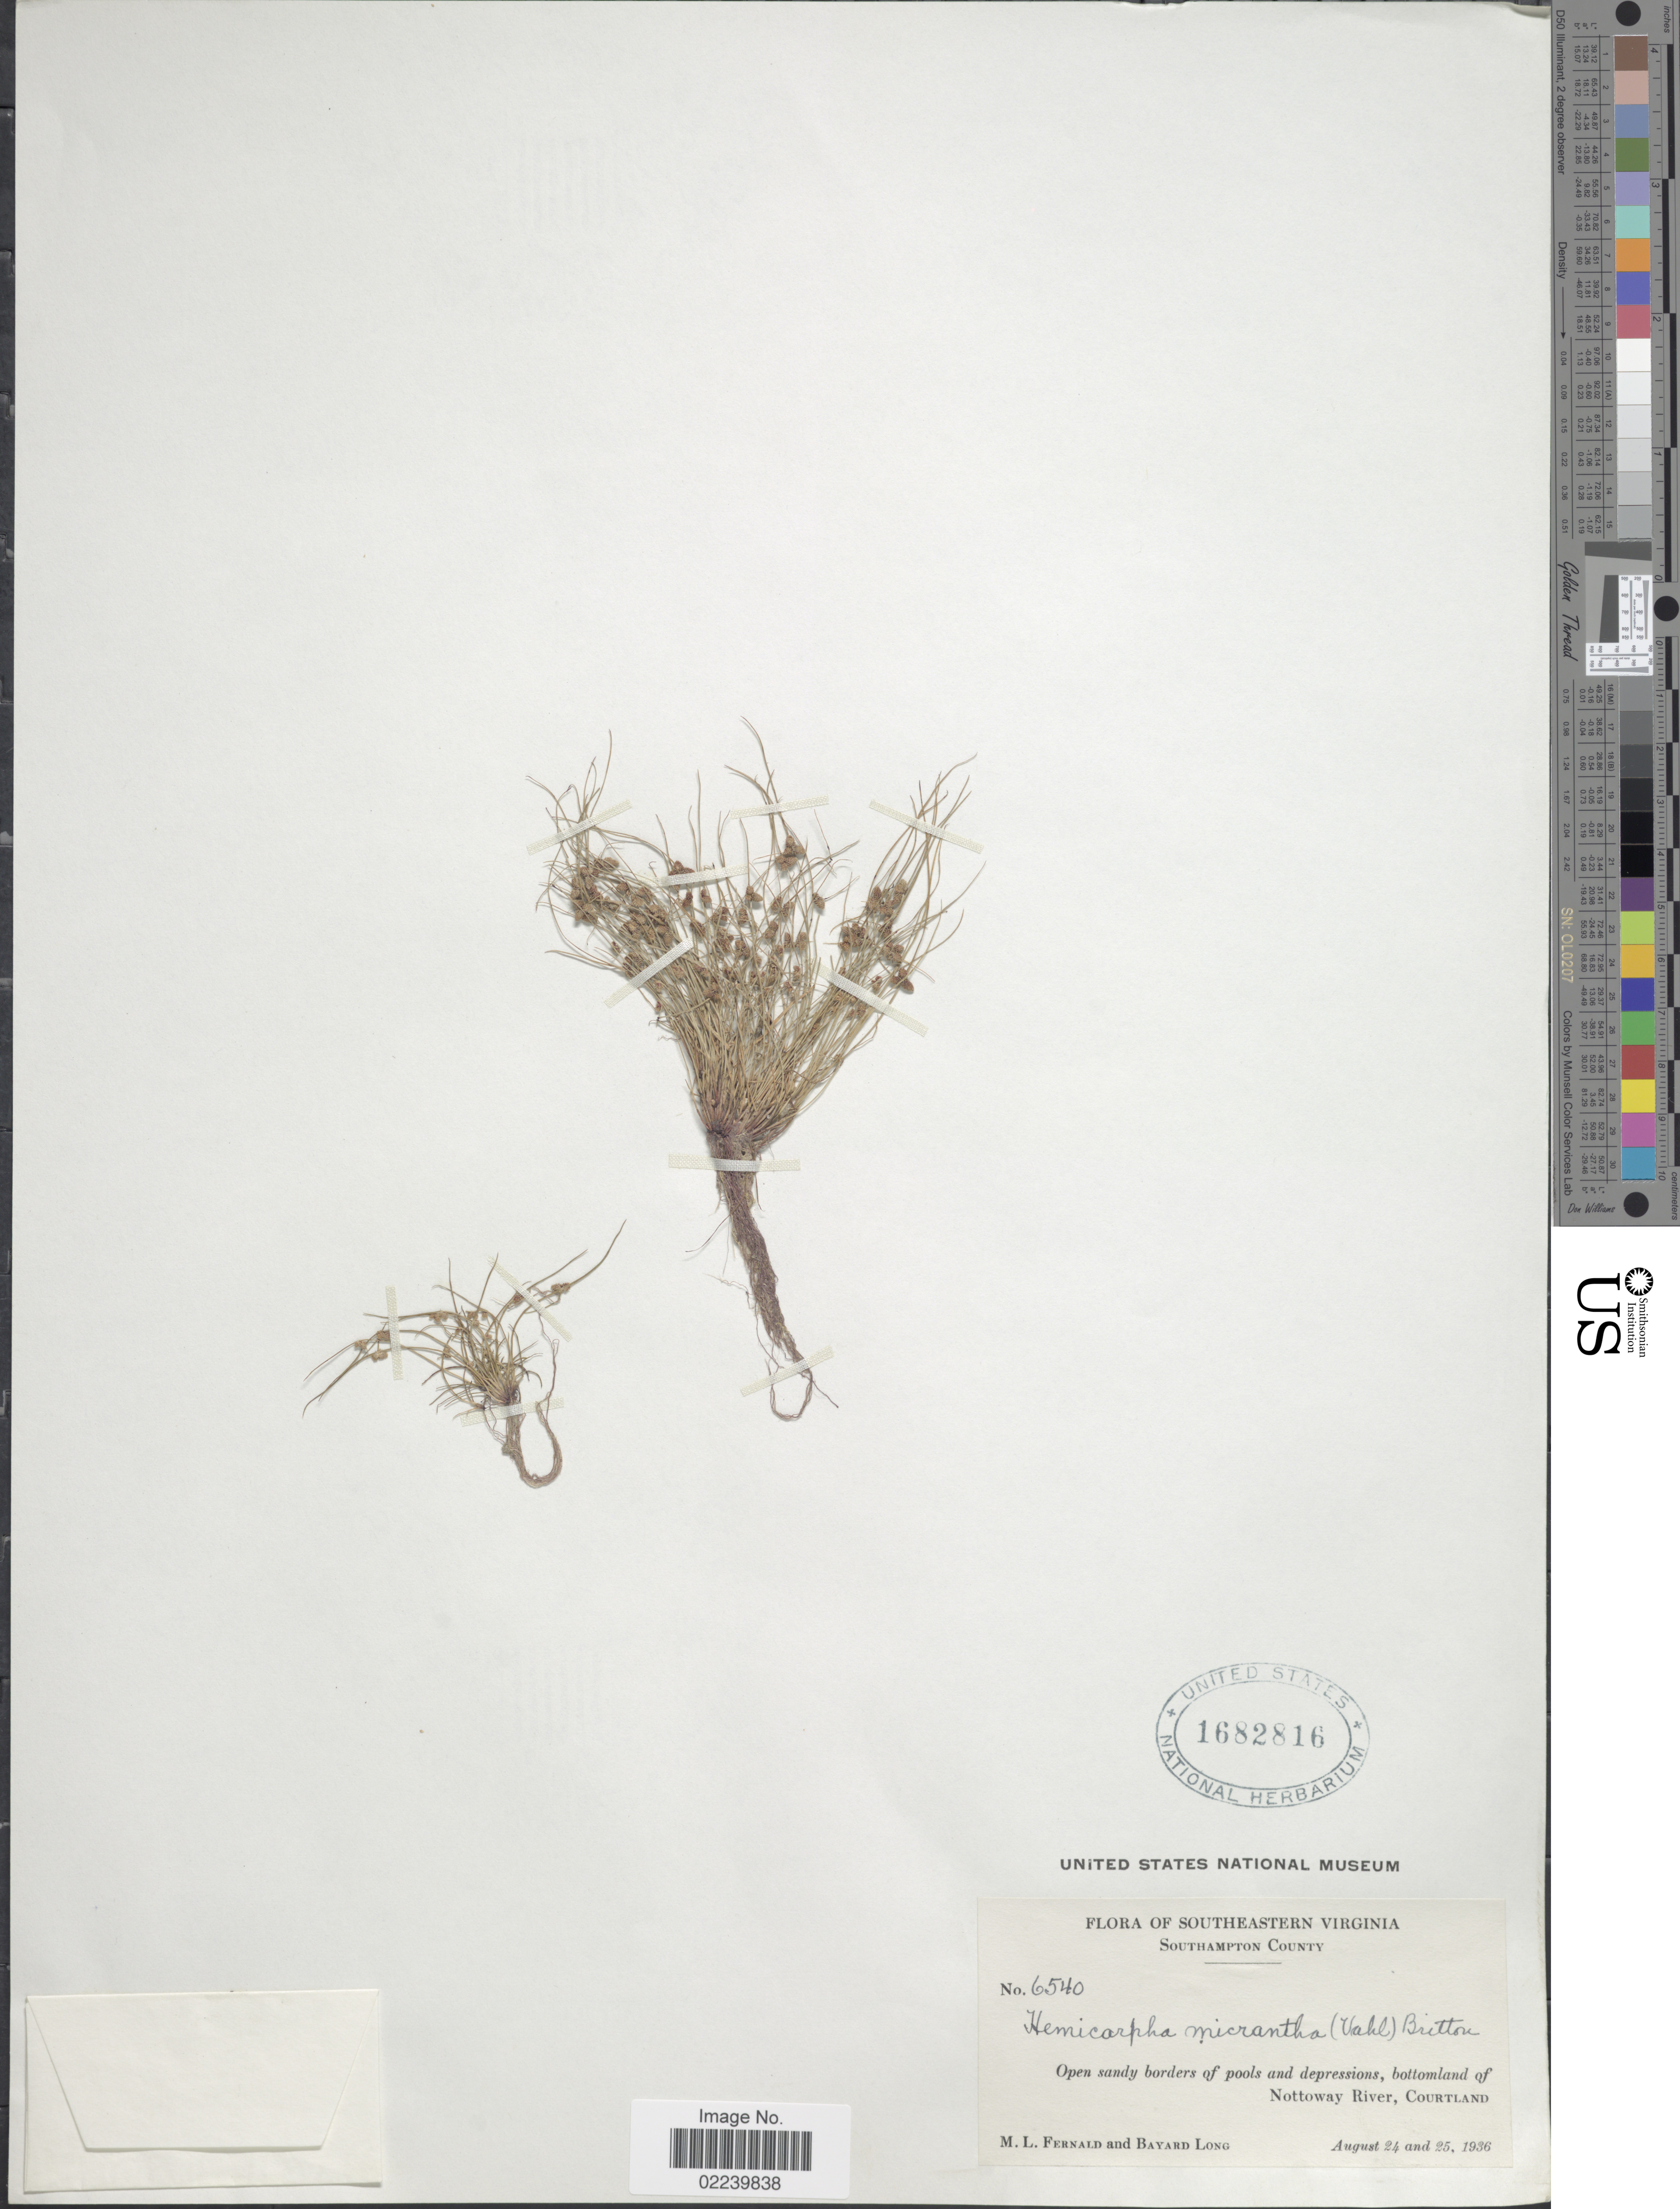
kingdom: Plantae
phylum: Tracheophyta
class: Liliopsida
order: Poales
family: Cyperaceae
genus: Cyperus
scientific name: Cyperus subsquarrosus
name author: (Muhl.) Bauters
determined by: Strong, M. T., (US), Smithsonian Institution - National Museum of Natural History (UNITED STATES)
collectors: M. L. Fernald & B. Long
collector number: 6540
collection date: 1936-08-24/1936-08-25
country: United States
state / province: Virginia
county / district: Southampton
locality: Southeastern Virginia, Southampton County, Bottomland of Nottoway River, Courtland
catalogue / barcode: US 1682816